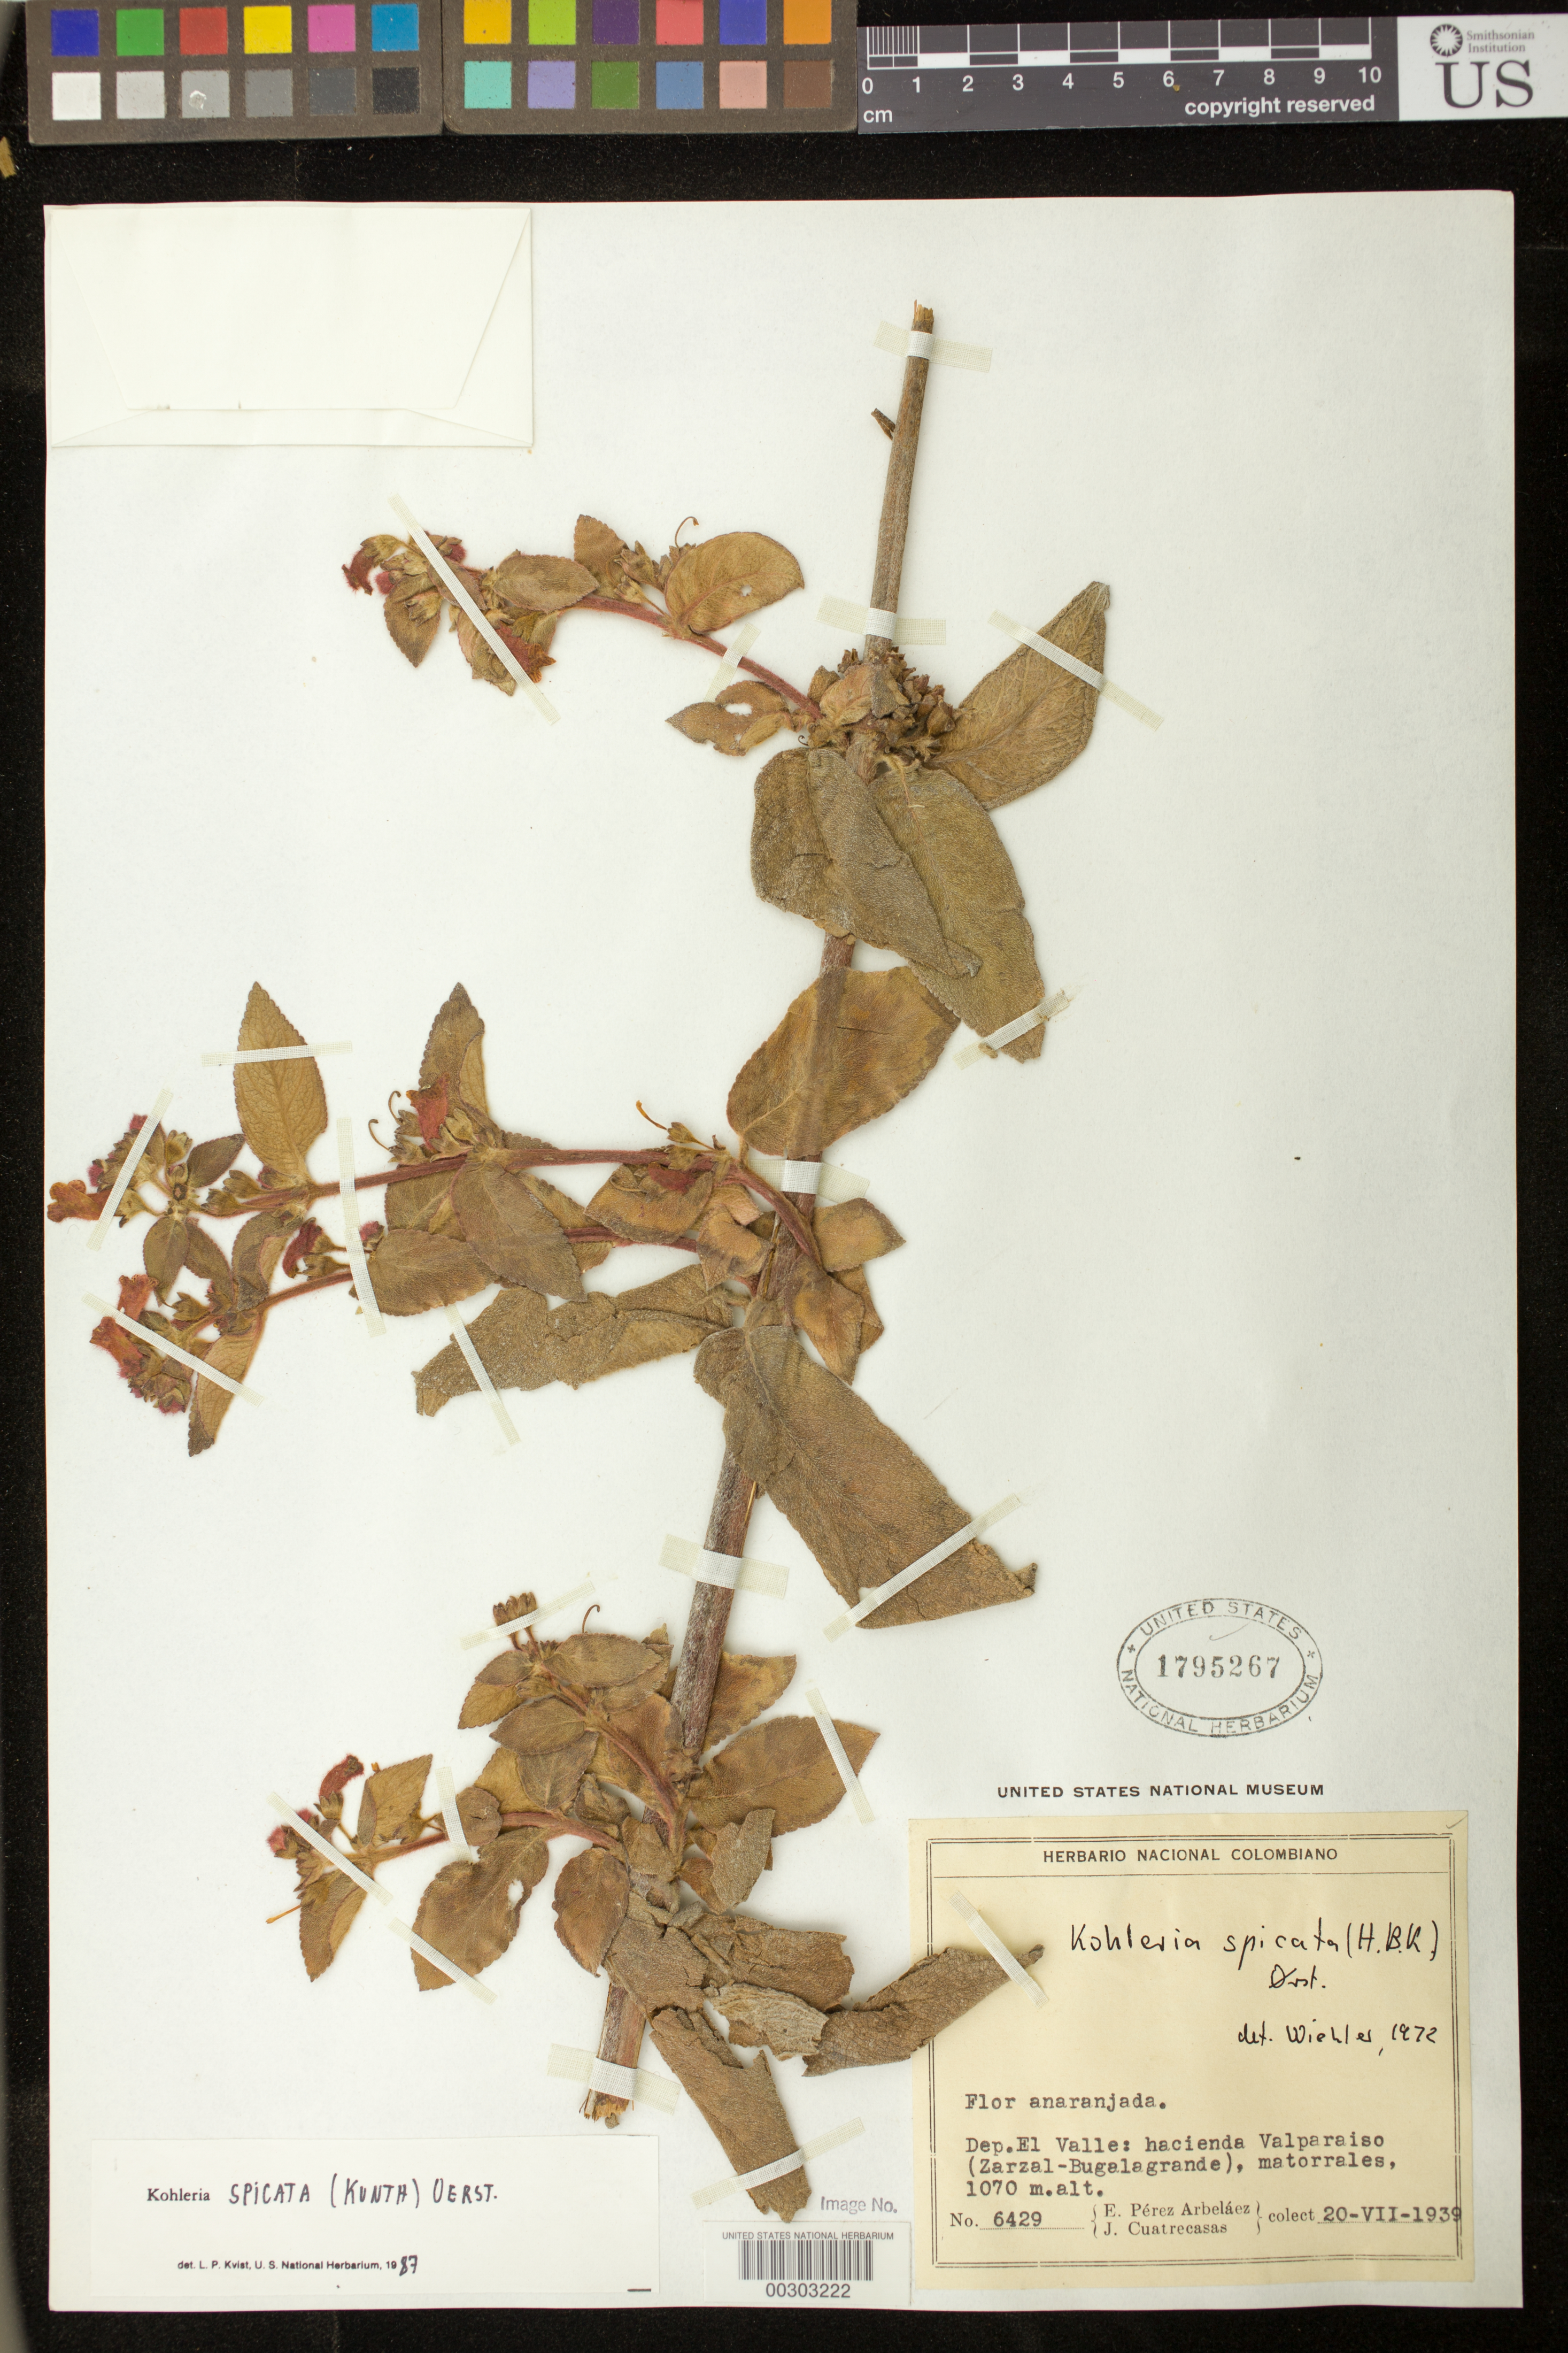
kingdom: Plantae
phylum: Tracheophyta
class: Magnoliopsida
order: Lamiales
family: Gesneriaceae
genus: Kohleria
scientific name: Kohleria spicata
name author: (Kunth) Oerst.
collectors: E. Pérez Arbeláez & J. Cuatrecasas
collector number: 6429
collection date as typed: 20 Jul 1939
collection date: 1939-07-20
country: Colombia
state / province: Valle del Cauca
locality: Hacienda Valparaiso (Zarzal-Bugalagrande)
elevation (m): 1070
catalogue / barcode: US 1795267